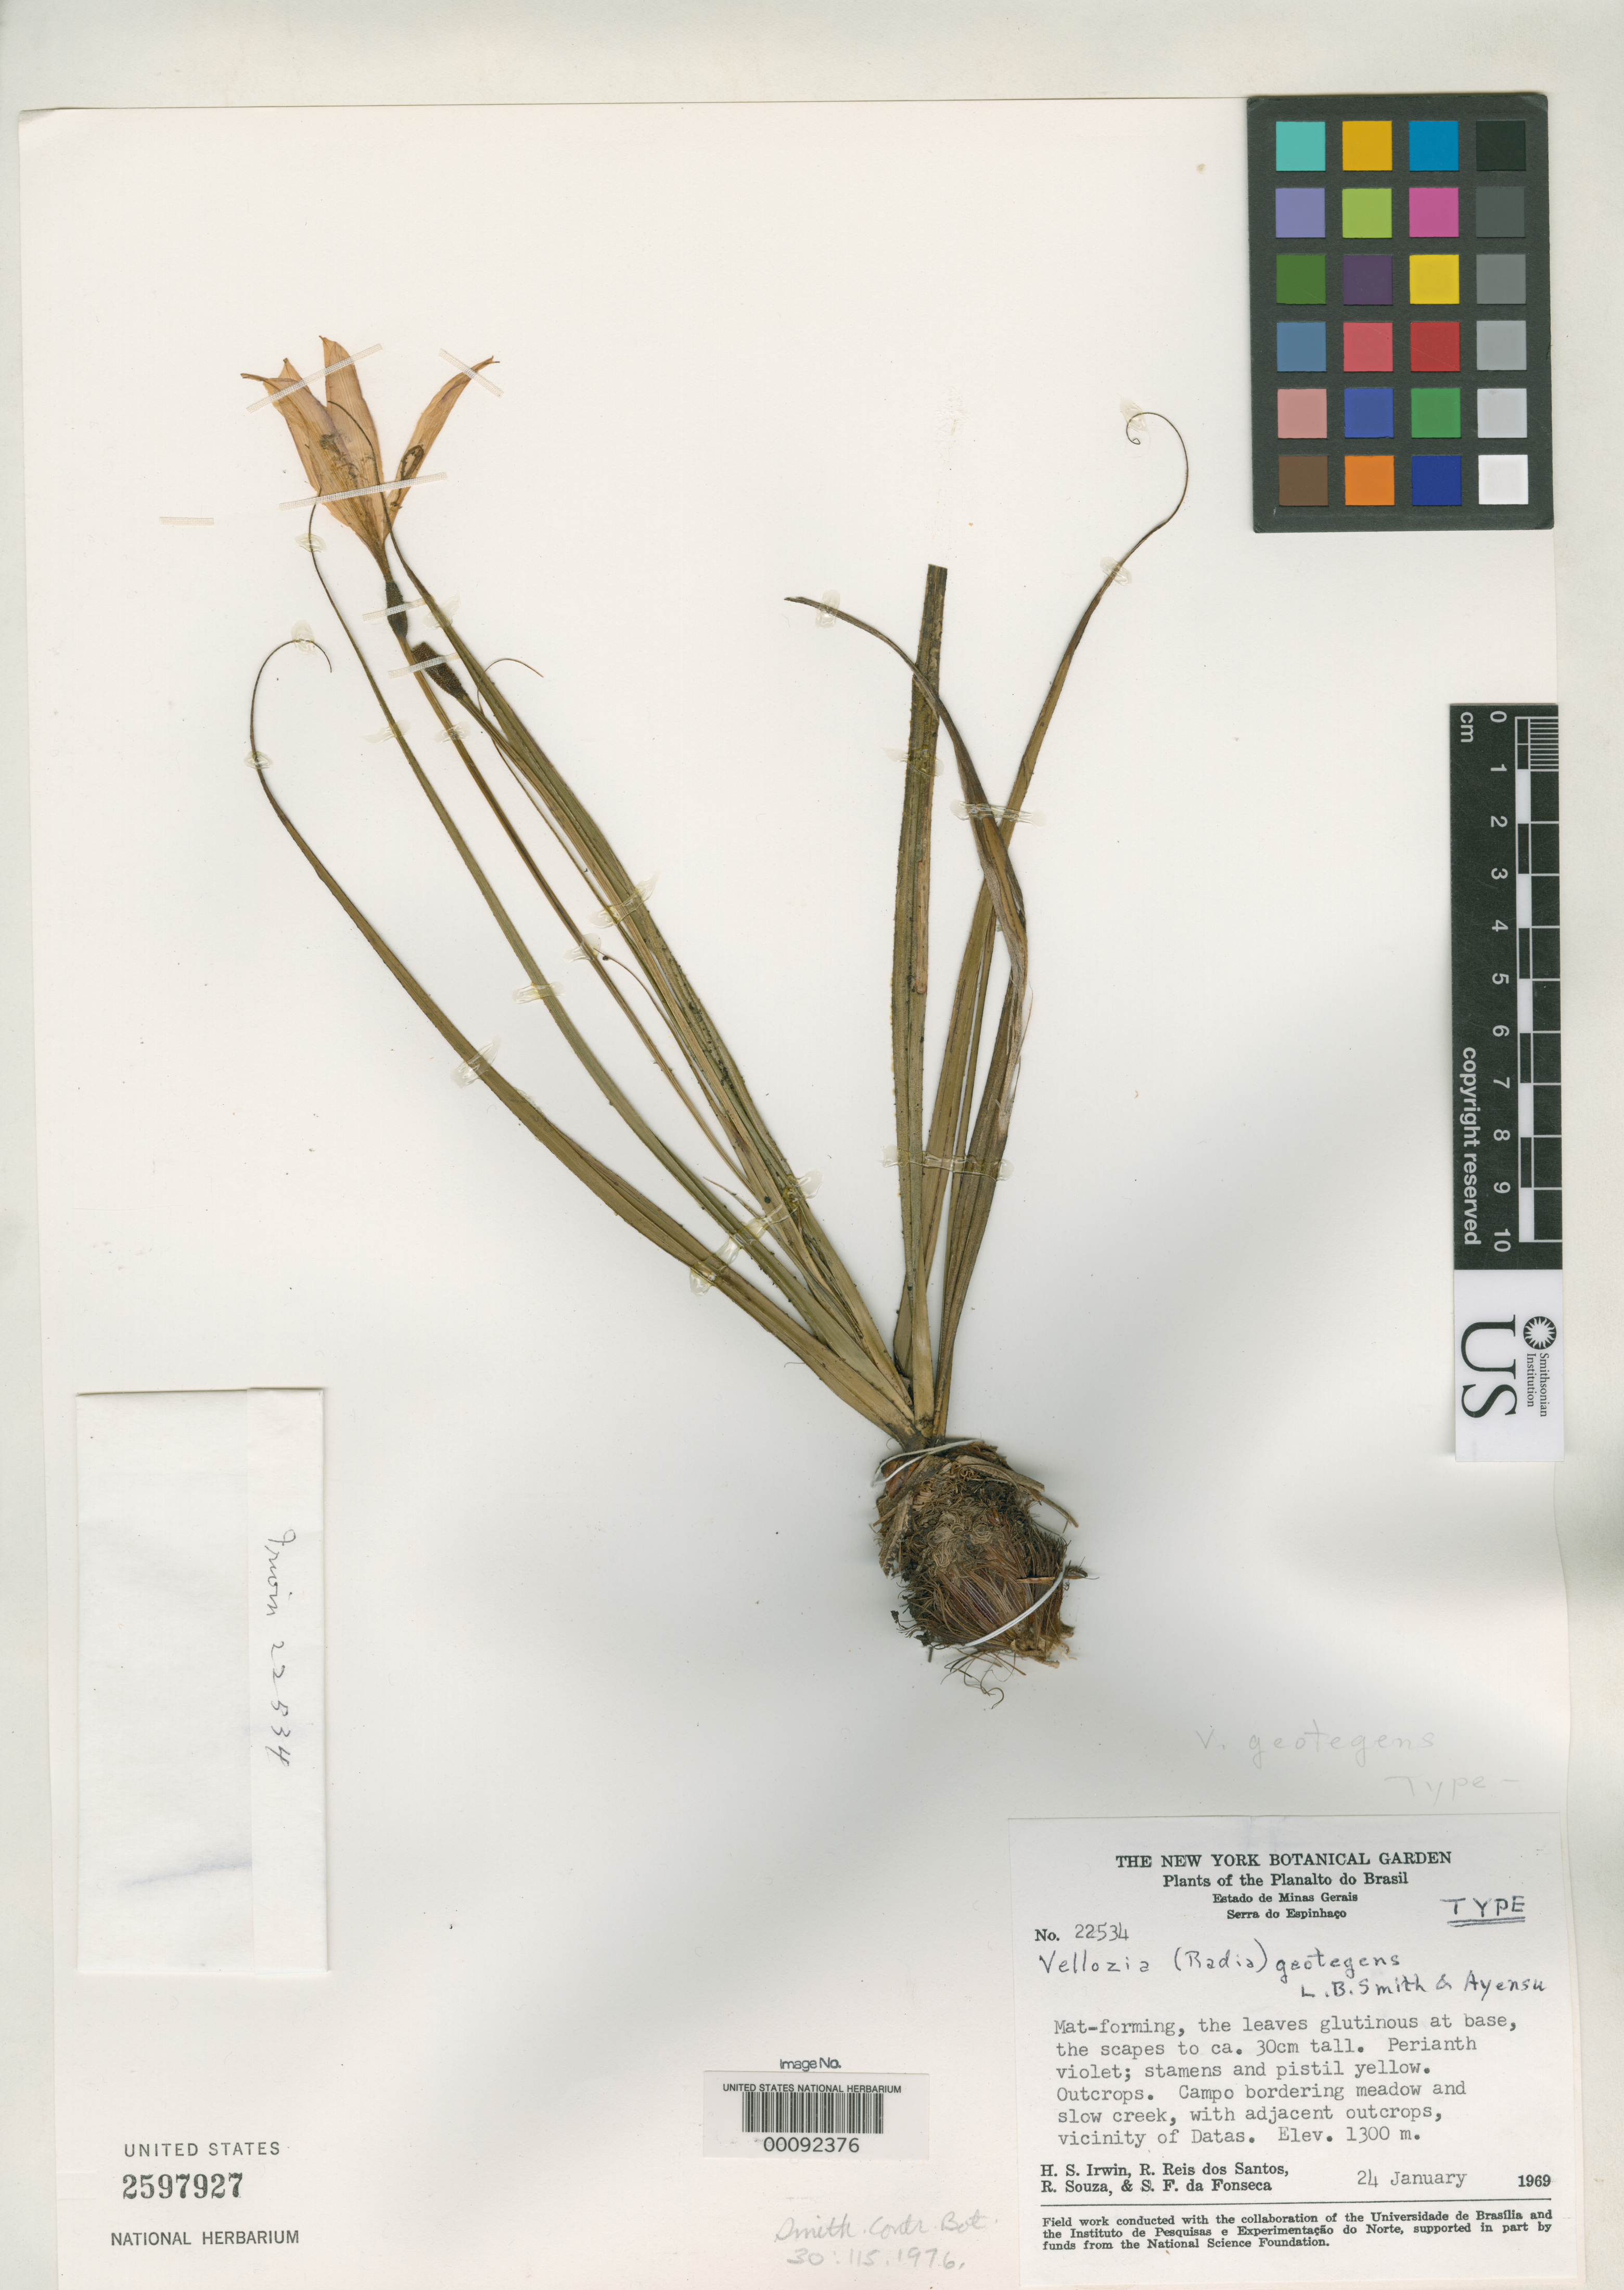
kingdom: Plantae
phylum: Tracheophyta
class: Liliopsida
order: Pandanales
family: Velloziaceae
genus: Vellozia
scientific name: Vellozia geotegens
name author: L.B. Sm. & Ayensu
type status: Holotype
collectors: H. Irwin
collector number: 22534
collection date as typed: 24 Jan 1969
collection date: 1969-01-24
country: Brazil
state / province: Minas Gerais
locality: Vicinity of Datas.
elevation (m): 1300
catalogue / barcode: US 2597927